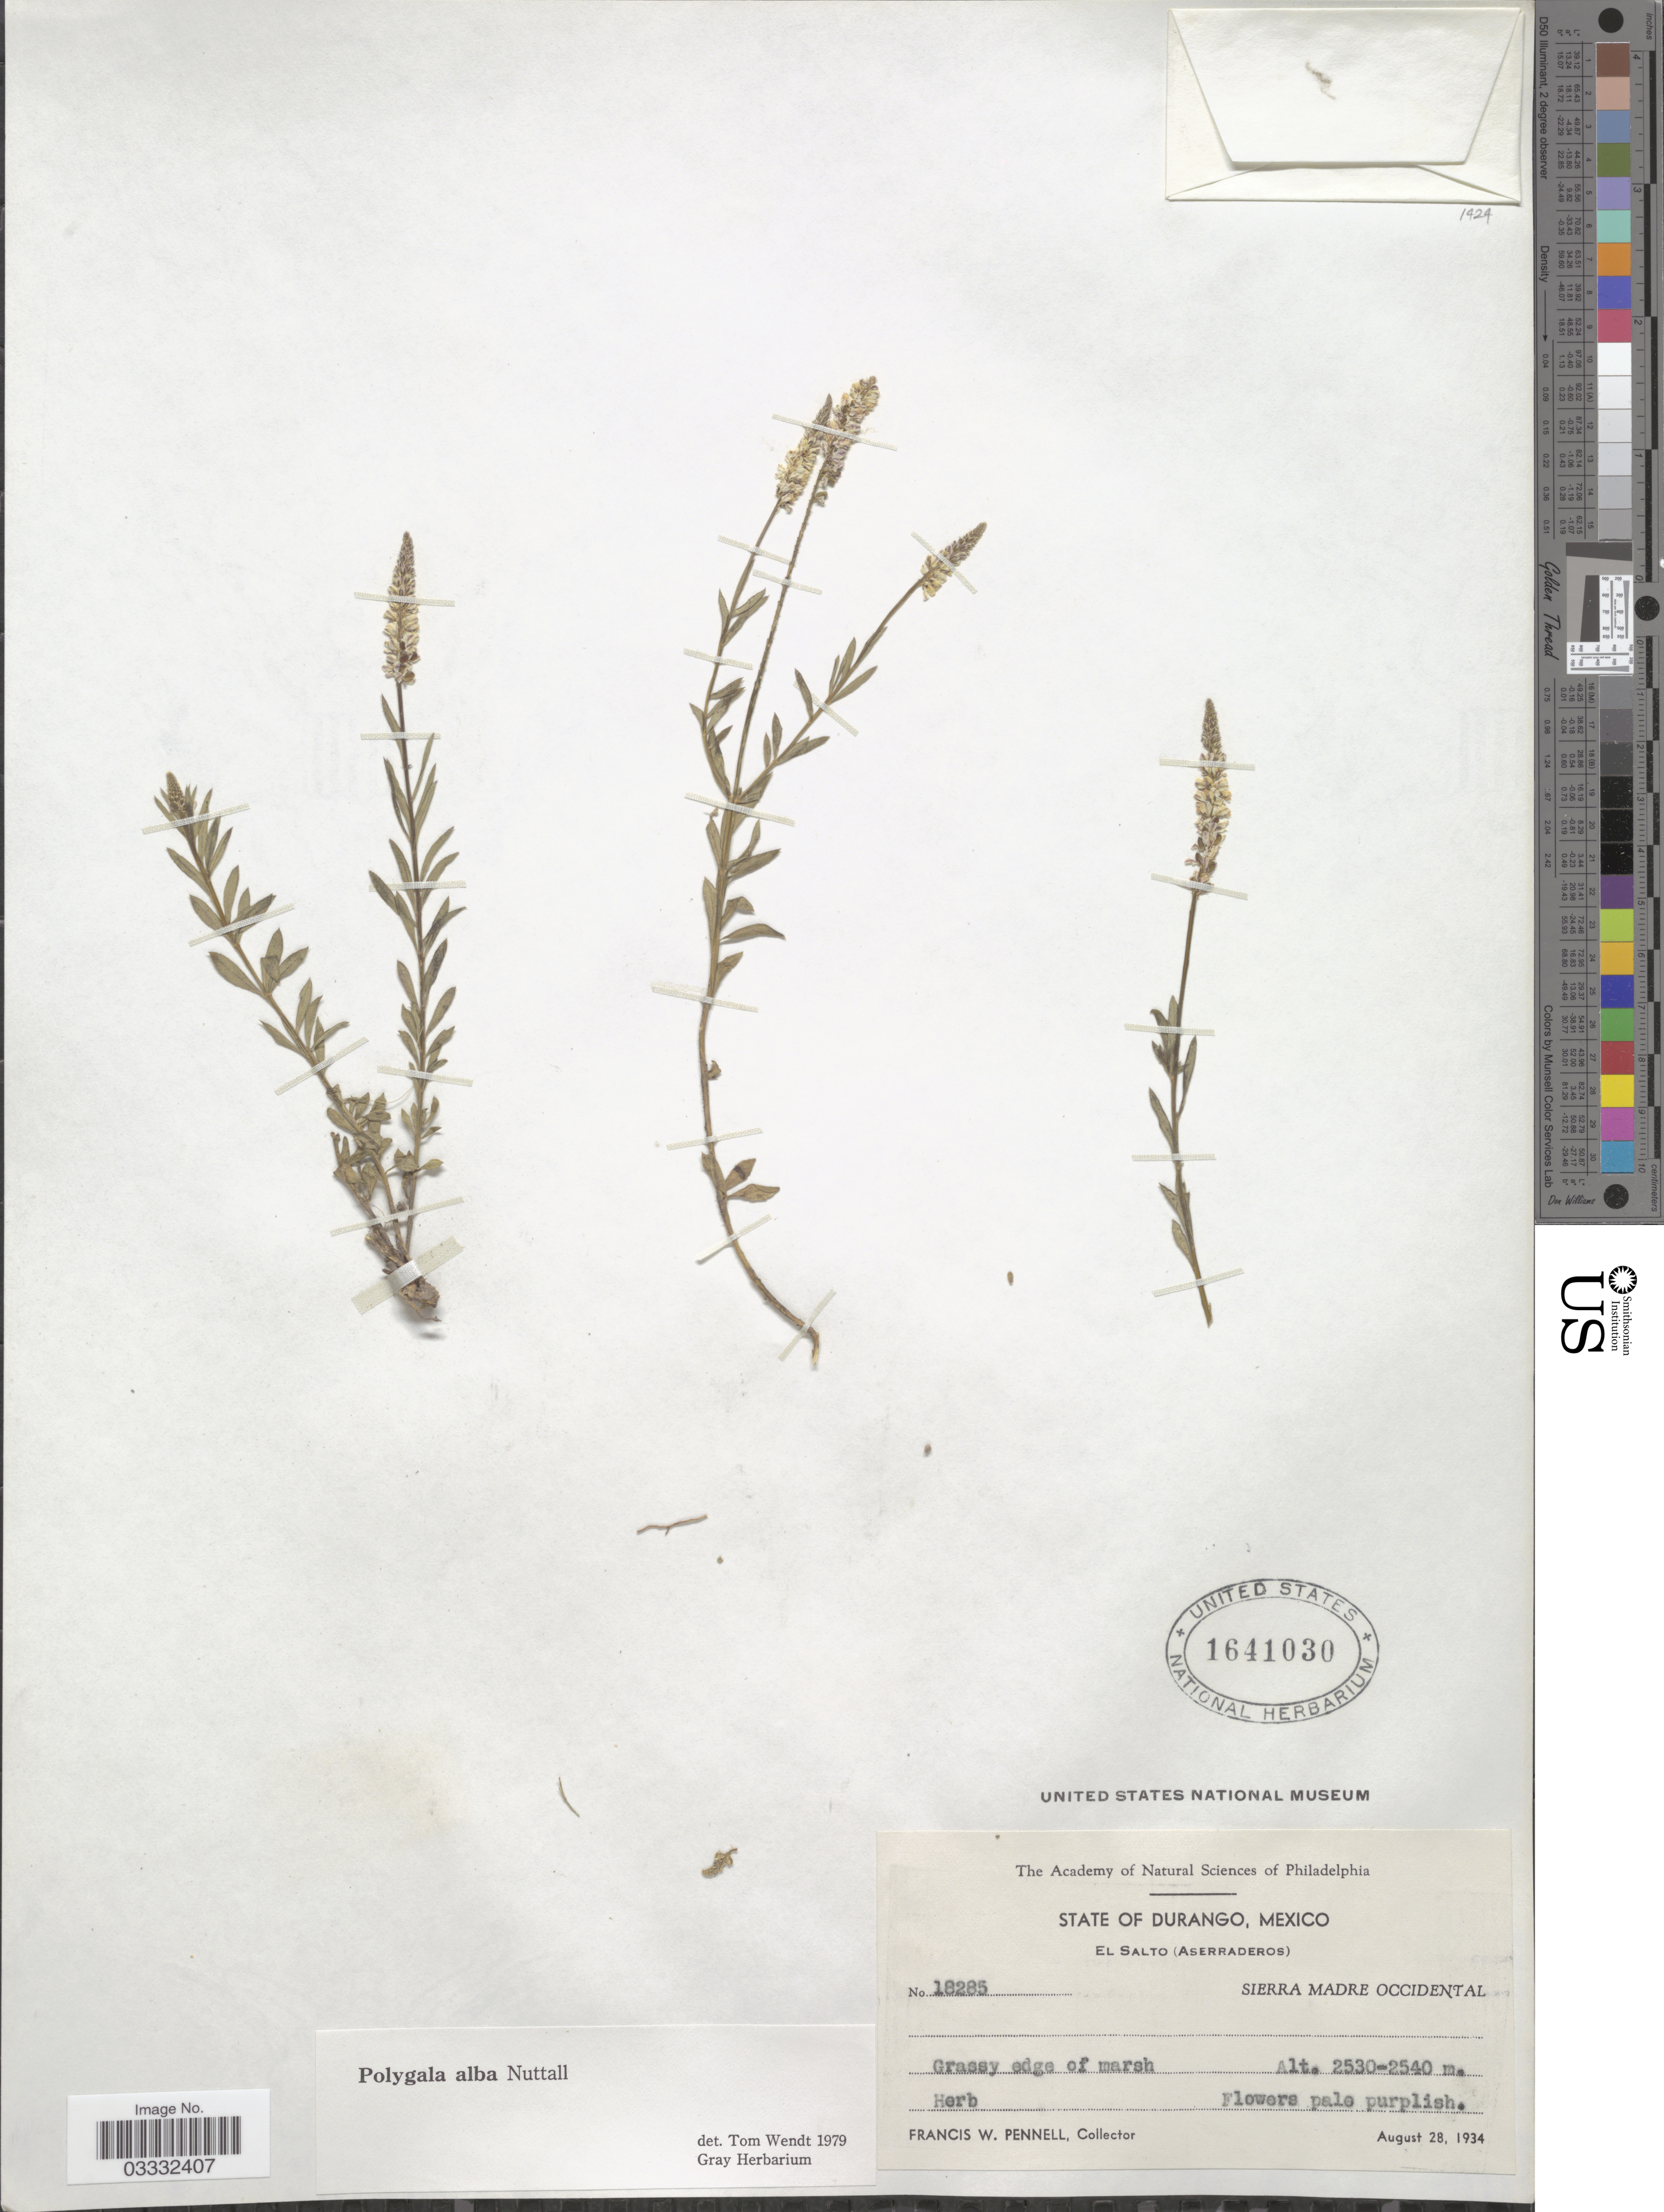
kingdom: Plantae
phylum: Tracheophyta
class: Magnoliopsida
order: Fabales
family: Polygalaceae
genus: Polygala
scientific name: Polygala alba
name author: Nutt.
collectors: F. W. Pennell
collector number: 18285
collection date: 1934-08-28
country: Mexico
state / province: Durango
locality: El Salto (Aserraderos). Sierra Madre Occidental.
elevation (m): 2530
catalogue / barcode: US 1641030